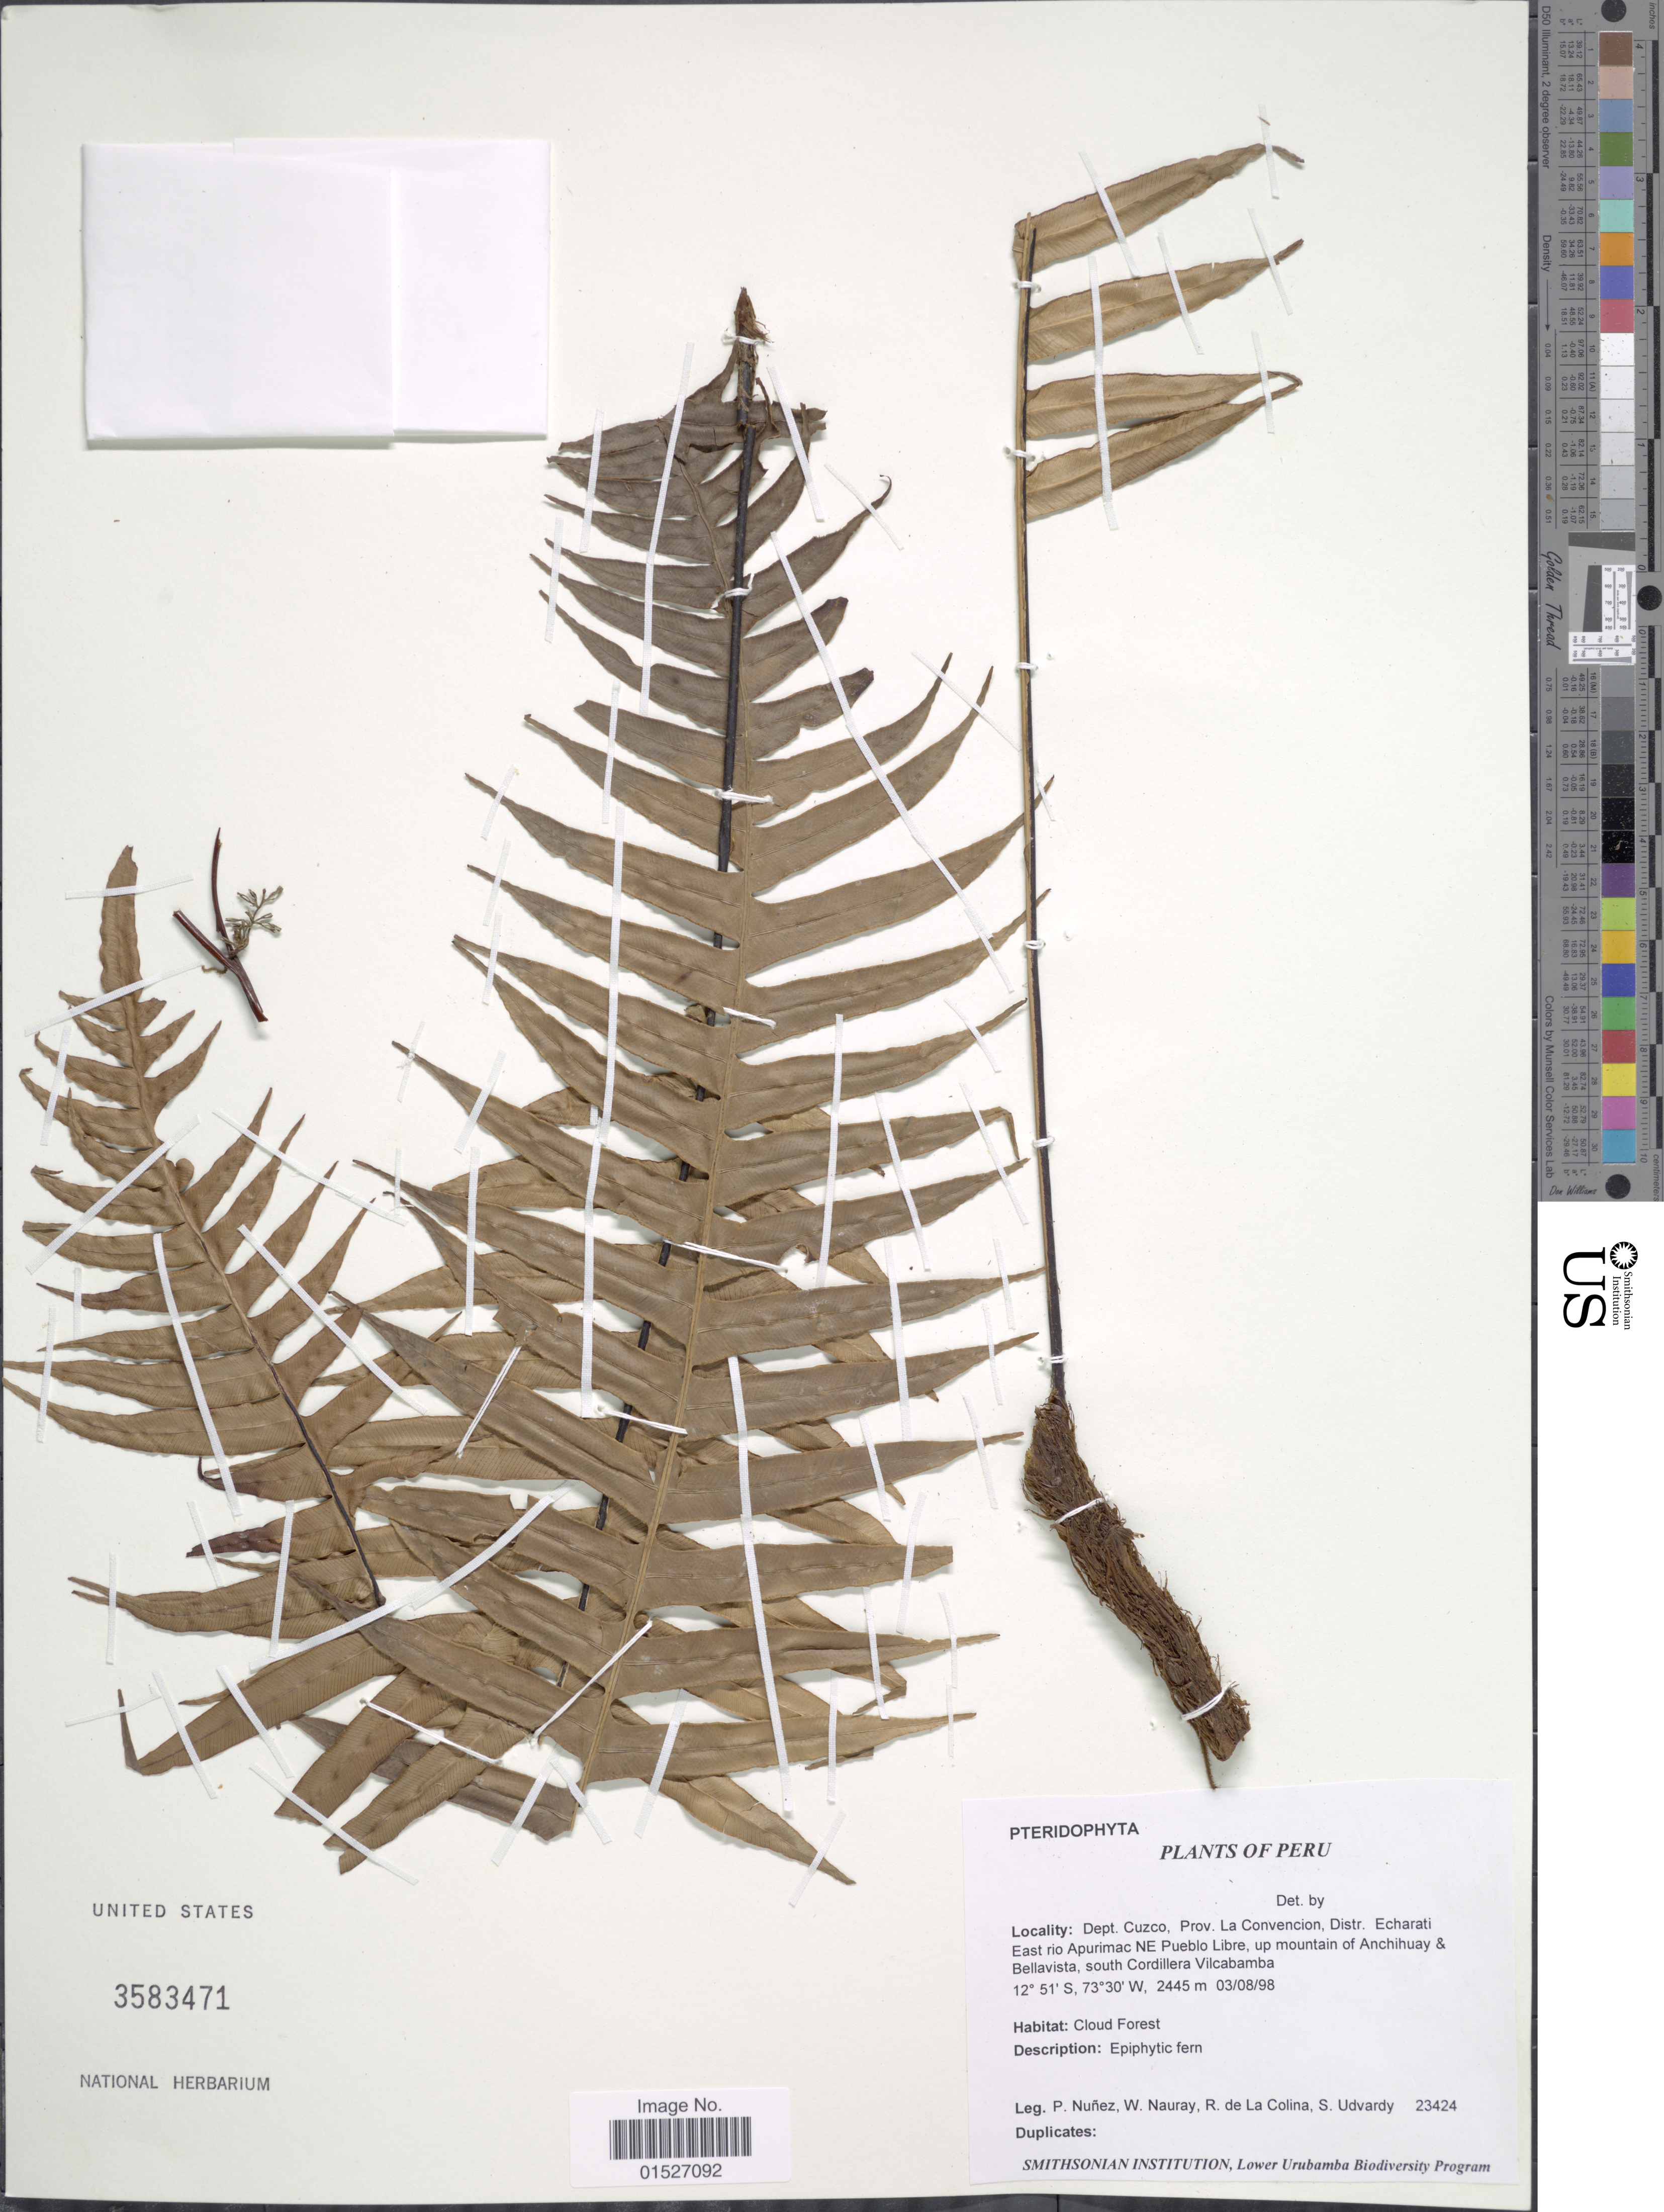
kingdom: Plantae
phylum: Tracheophyta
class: Polypodiopsida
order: Polypodiales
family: Blechnaceae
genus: Blechnum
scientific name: Blechnum sp.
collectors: P. Nuñez V., W. Naurau, R. de La Colina & S. Udvardy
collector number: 23424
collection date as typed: Transcribed d/m/y: 3/8/98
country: Peru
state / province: Cusco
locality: Dept. Cuzco, Prov. La Convencion, Distr. Echarati East rio Apurimac NE Pueblo Libre, up mountain of Anchihuay & Bellavista, south Cordillera Vilcabamba.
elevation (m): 2445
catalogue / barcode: US 3583471